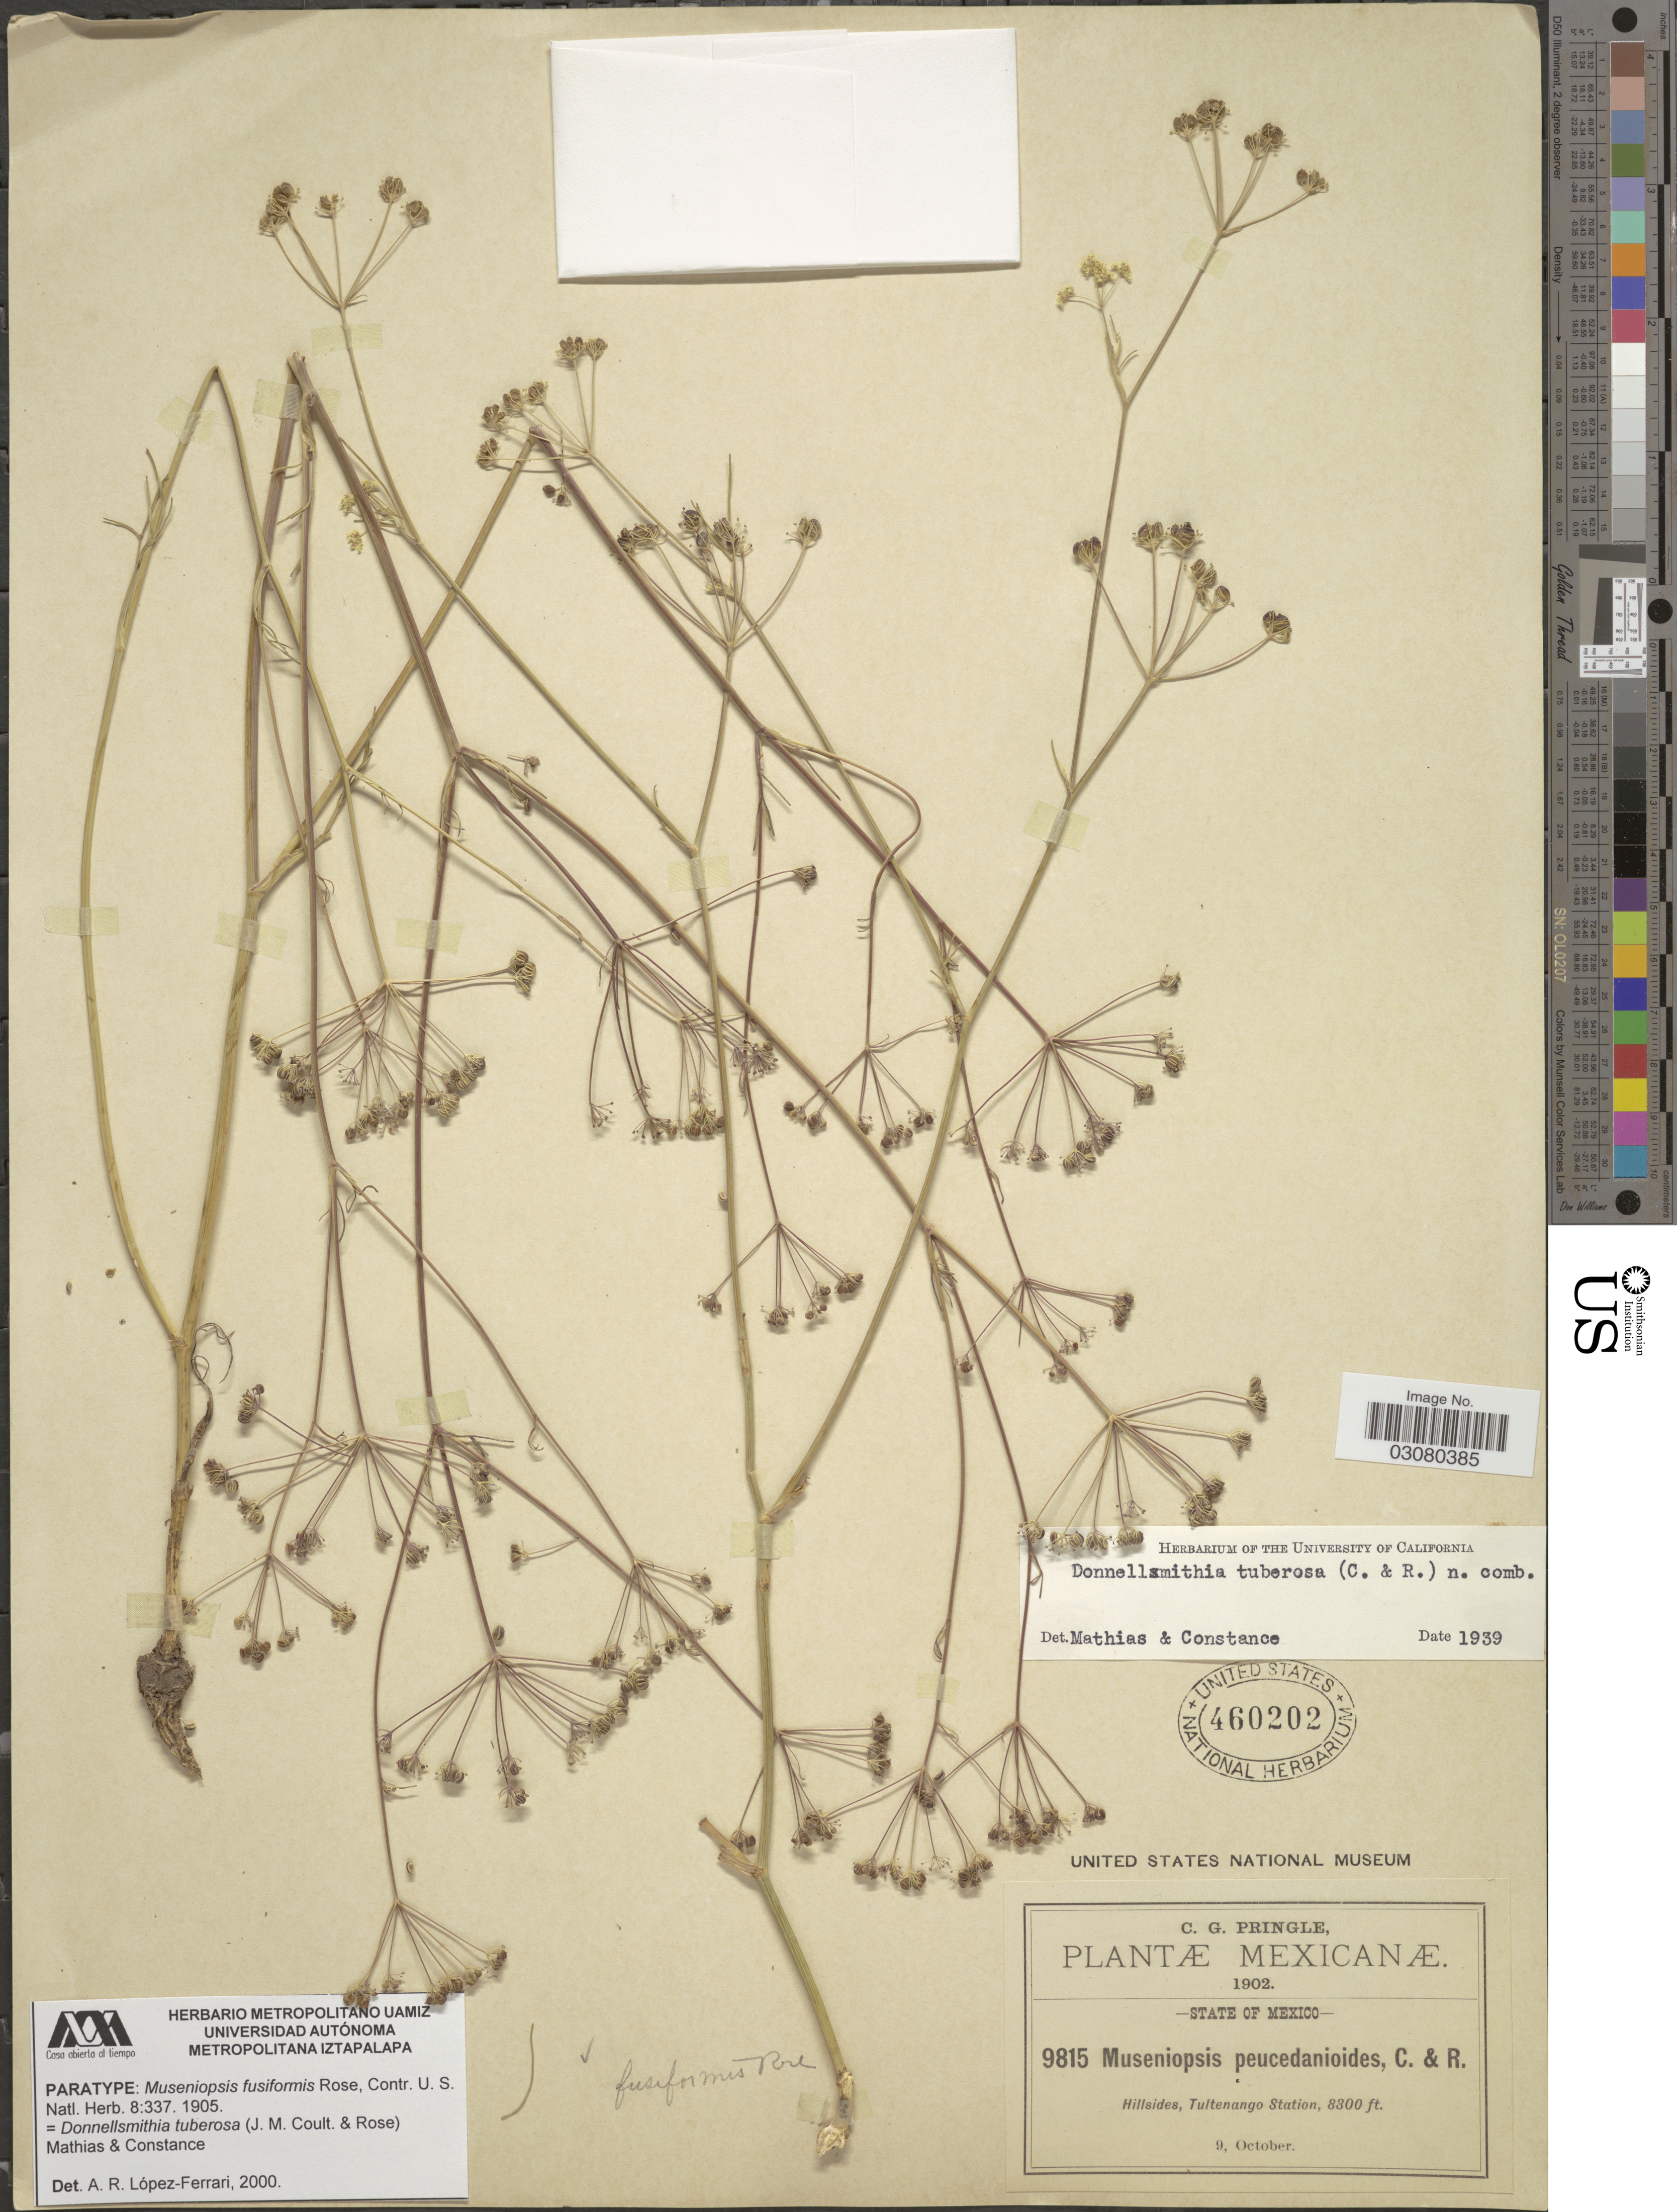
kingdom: Plantae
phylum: Tracheophyta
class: Magnoliopsida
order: Apiales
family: Apiaceae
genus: Donnellsmithia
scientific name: Donnellsmithia tuberosa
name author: (J.M. Coult. & Rose) Mathias & Constance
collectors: C. G. Pringle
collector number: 9815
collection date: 1902-10-09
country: Mexico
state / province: México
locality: Hillsides, Tultenango Station.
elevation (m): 2530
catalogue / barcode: US 460202